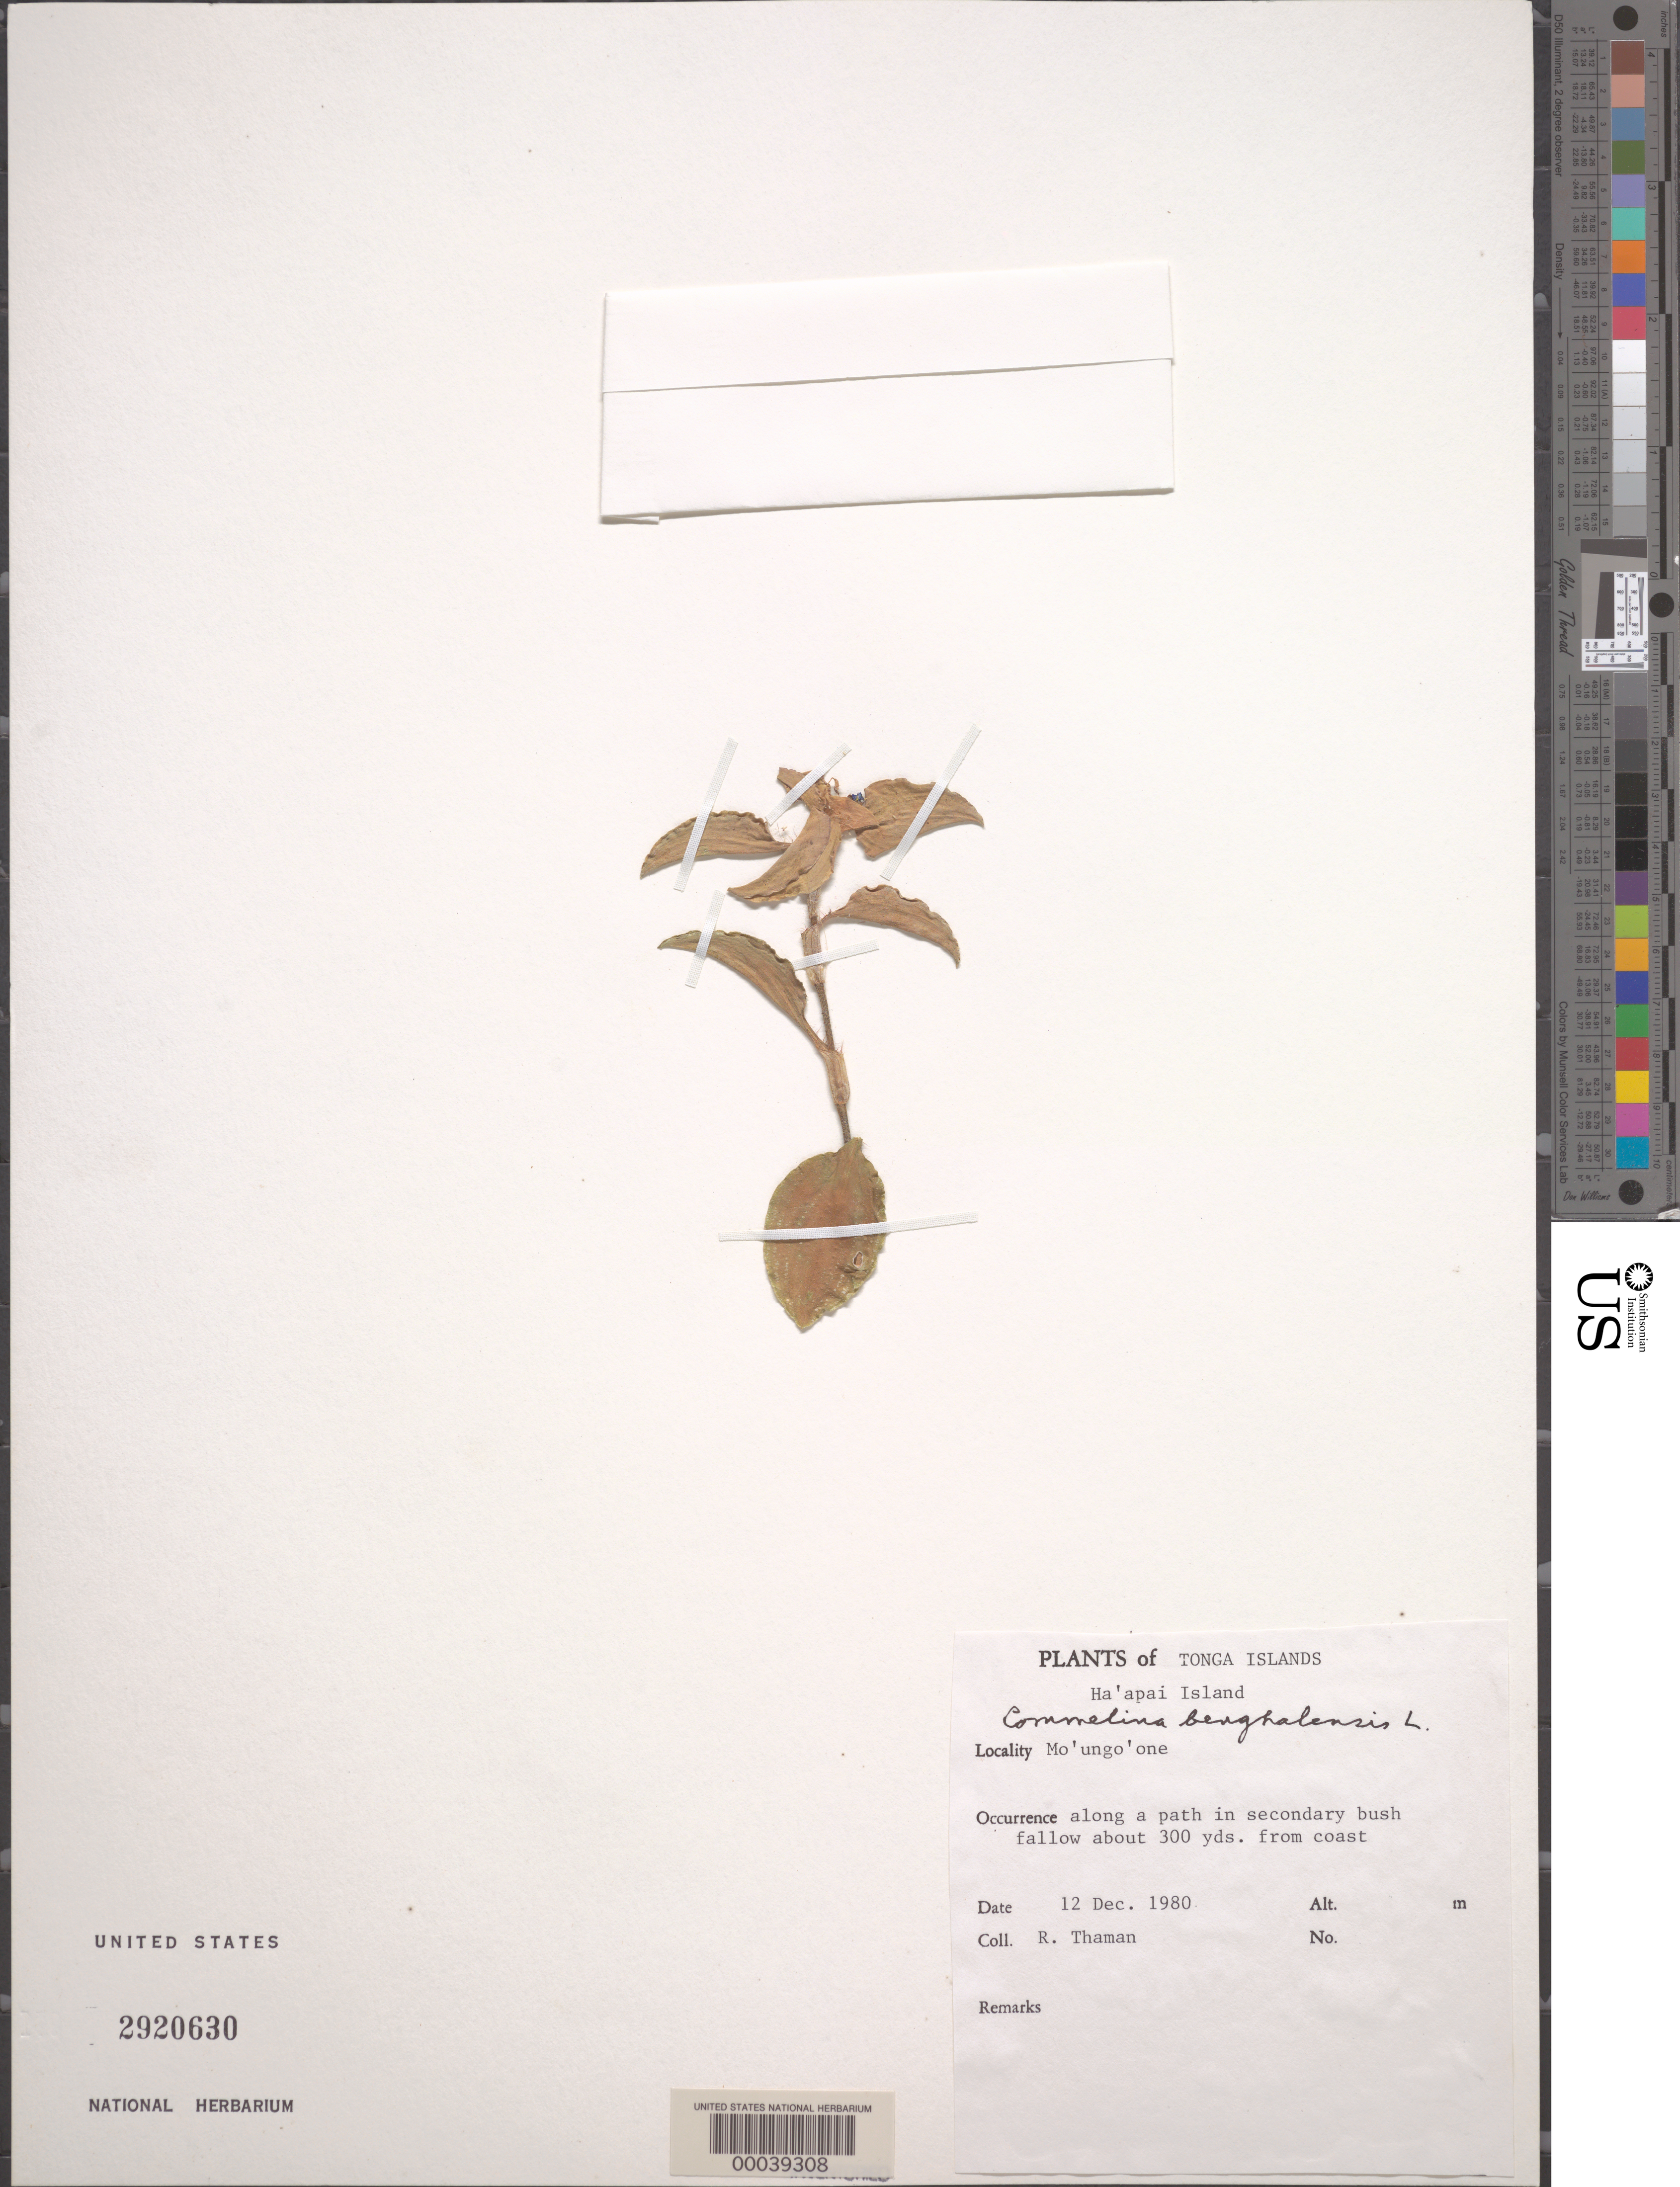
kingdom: Plantae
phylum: Tracheophyta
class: Liliopsida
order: Commelinales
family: Commelinaceae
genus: Commelina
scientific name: Commelina benghalensis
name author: L.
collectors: R. Thaman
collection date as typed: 12 Dec 1980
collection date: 1980-12-12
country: Tonga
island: Mo'ungo' one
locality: Mo'ungo' one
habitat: Pathside, secondary bush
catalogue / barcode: US 2920630